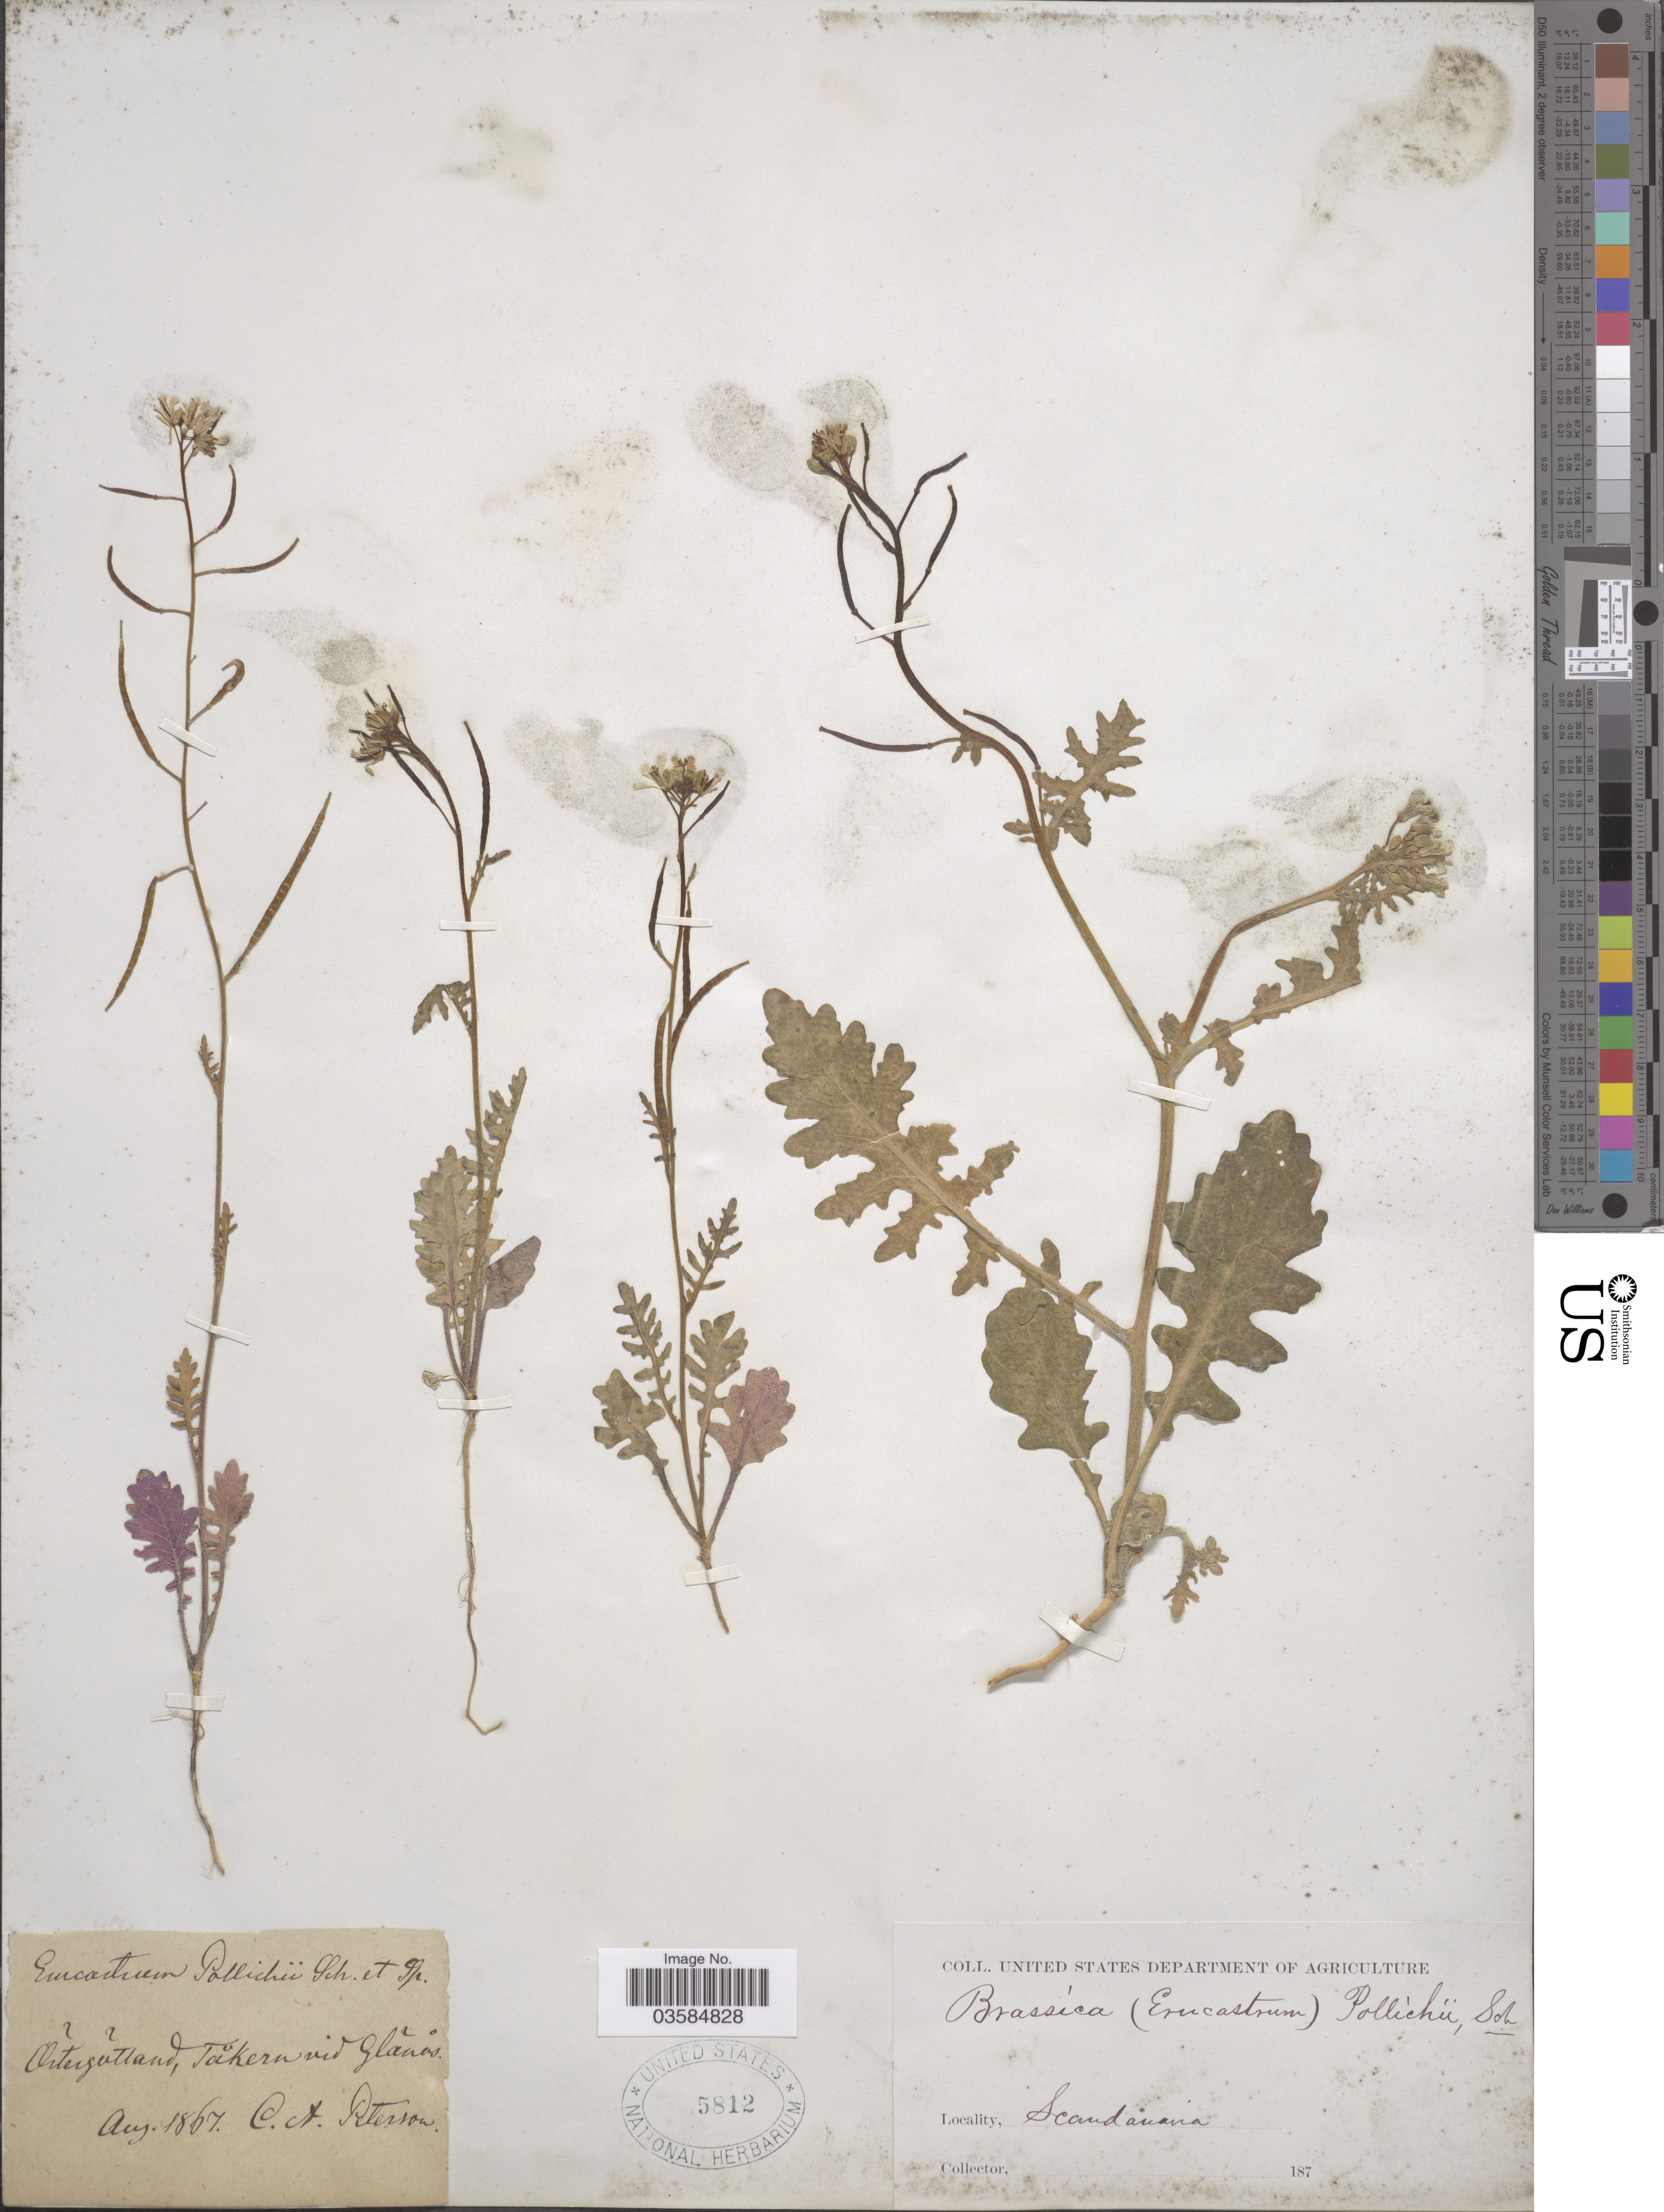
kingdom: Plantae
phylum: Tracheophyta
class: Magnoliopsida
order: Brassicales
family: Brassicaceae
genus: Erucastrum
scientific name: Erucastrum pollichii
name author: Schimp. & Spenn.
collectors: C. Peterson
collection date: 1867-08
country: Sweden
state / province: Östergötland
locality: Ostergotland, Tåkern vid Glanas. Scandinavia.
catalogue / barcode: US 5812